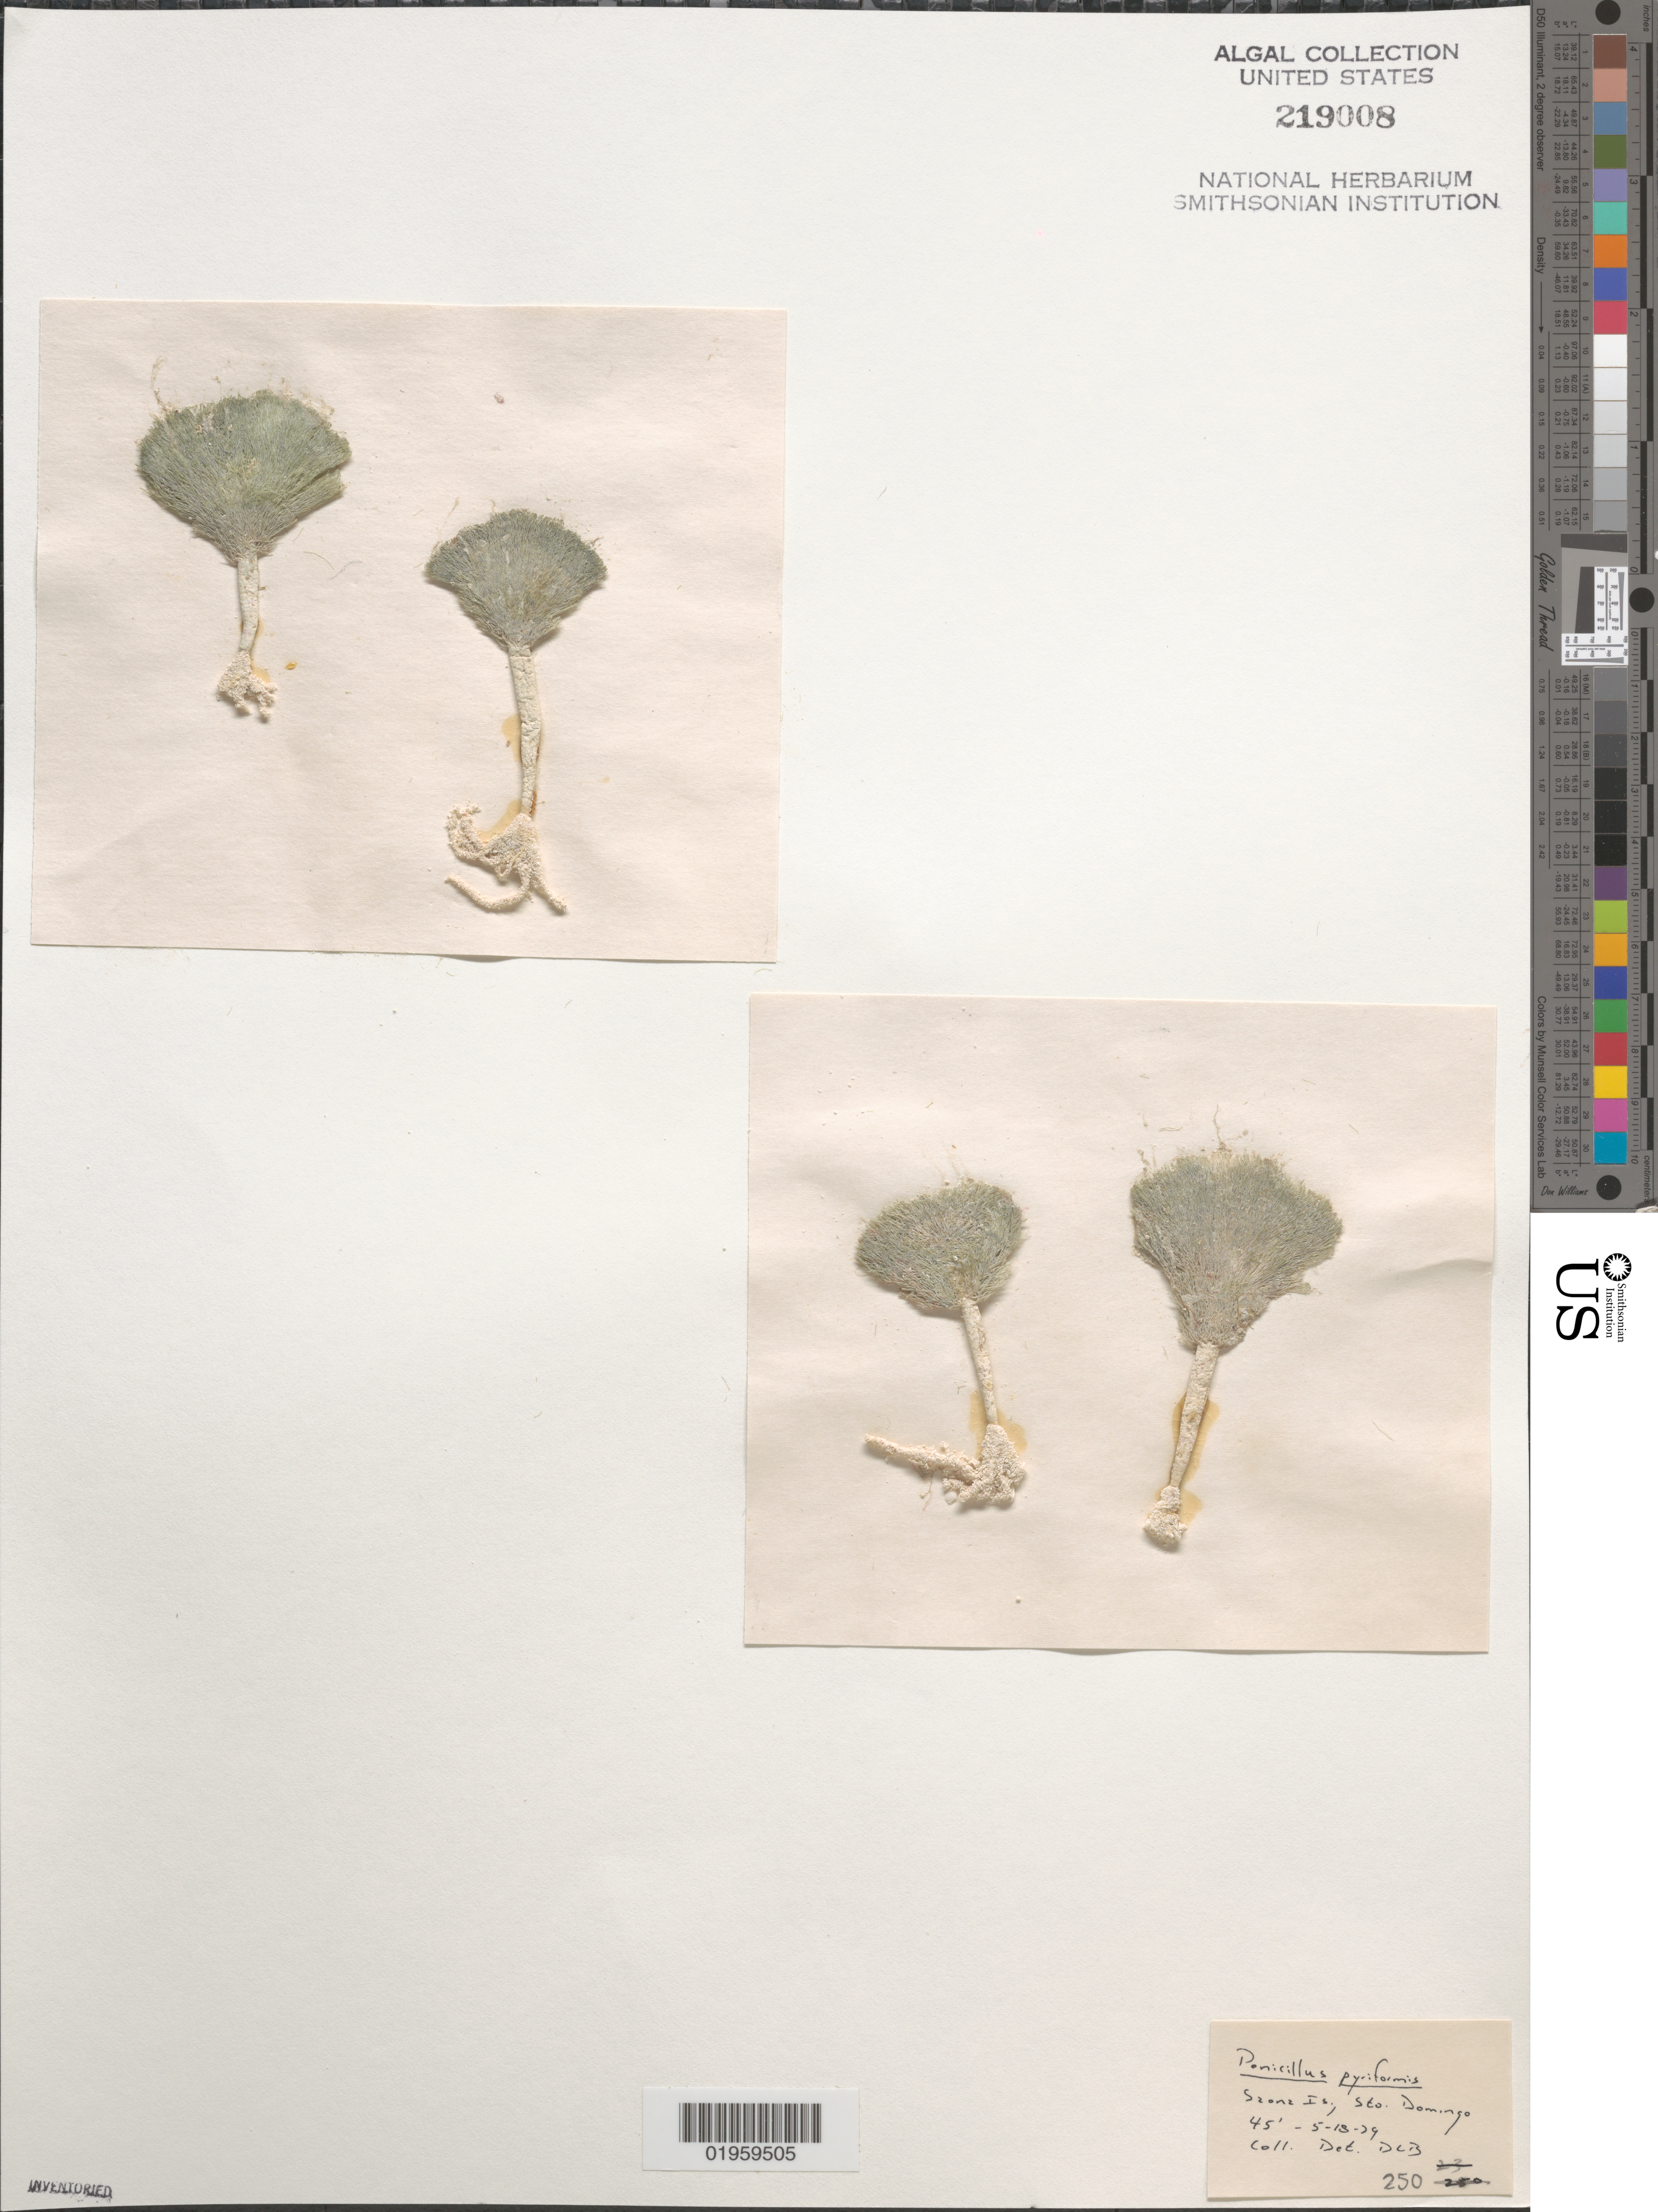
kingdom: Plantae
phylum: Chlorophyta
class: Ulvophyceae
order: Bryopsidales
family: Udoteaceae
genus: Penicillus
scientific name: Penicillus pyriformis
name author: A. Gepp & E. Gepp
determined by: Ballantine, D. L.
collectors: D.L. Ballantine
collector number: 250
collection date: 1979-05-18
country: Dominican Republic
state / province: Santo Domingo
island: Saona Island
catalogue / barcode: US 219008